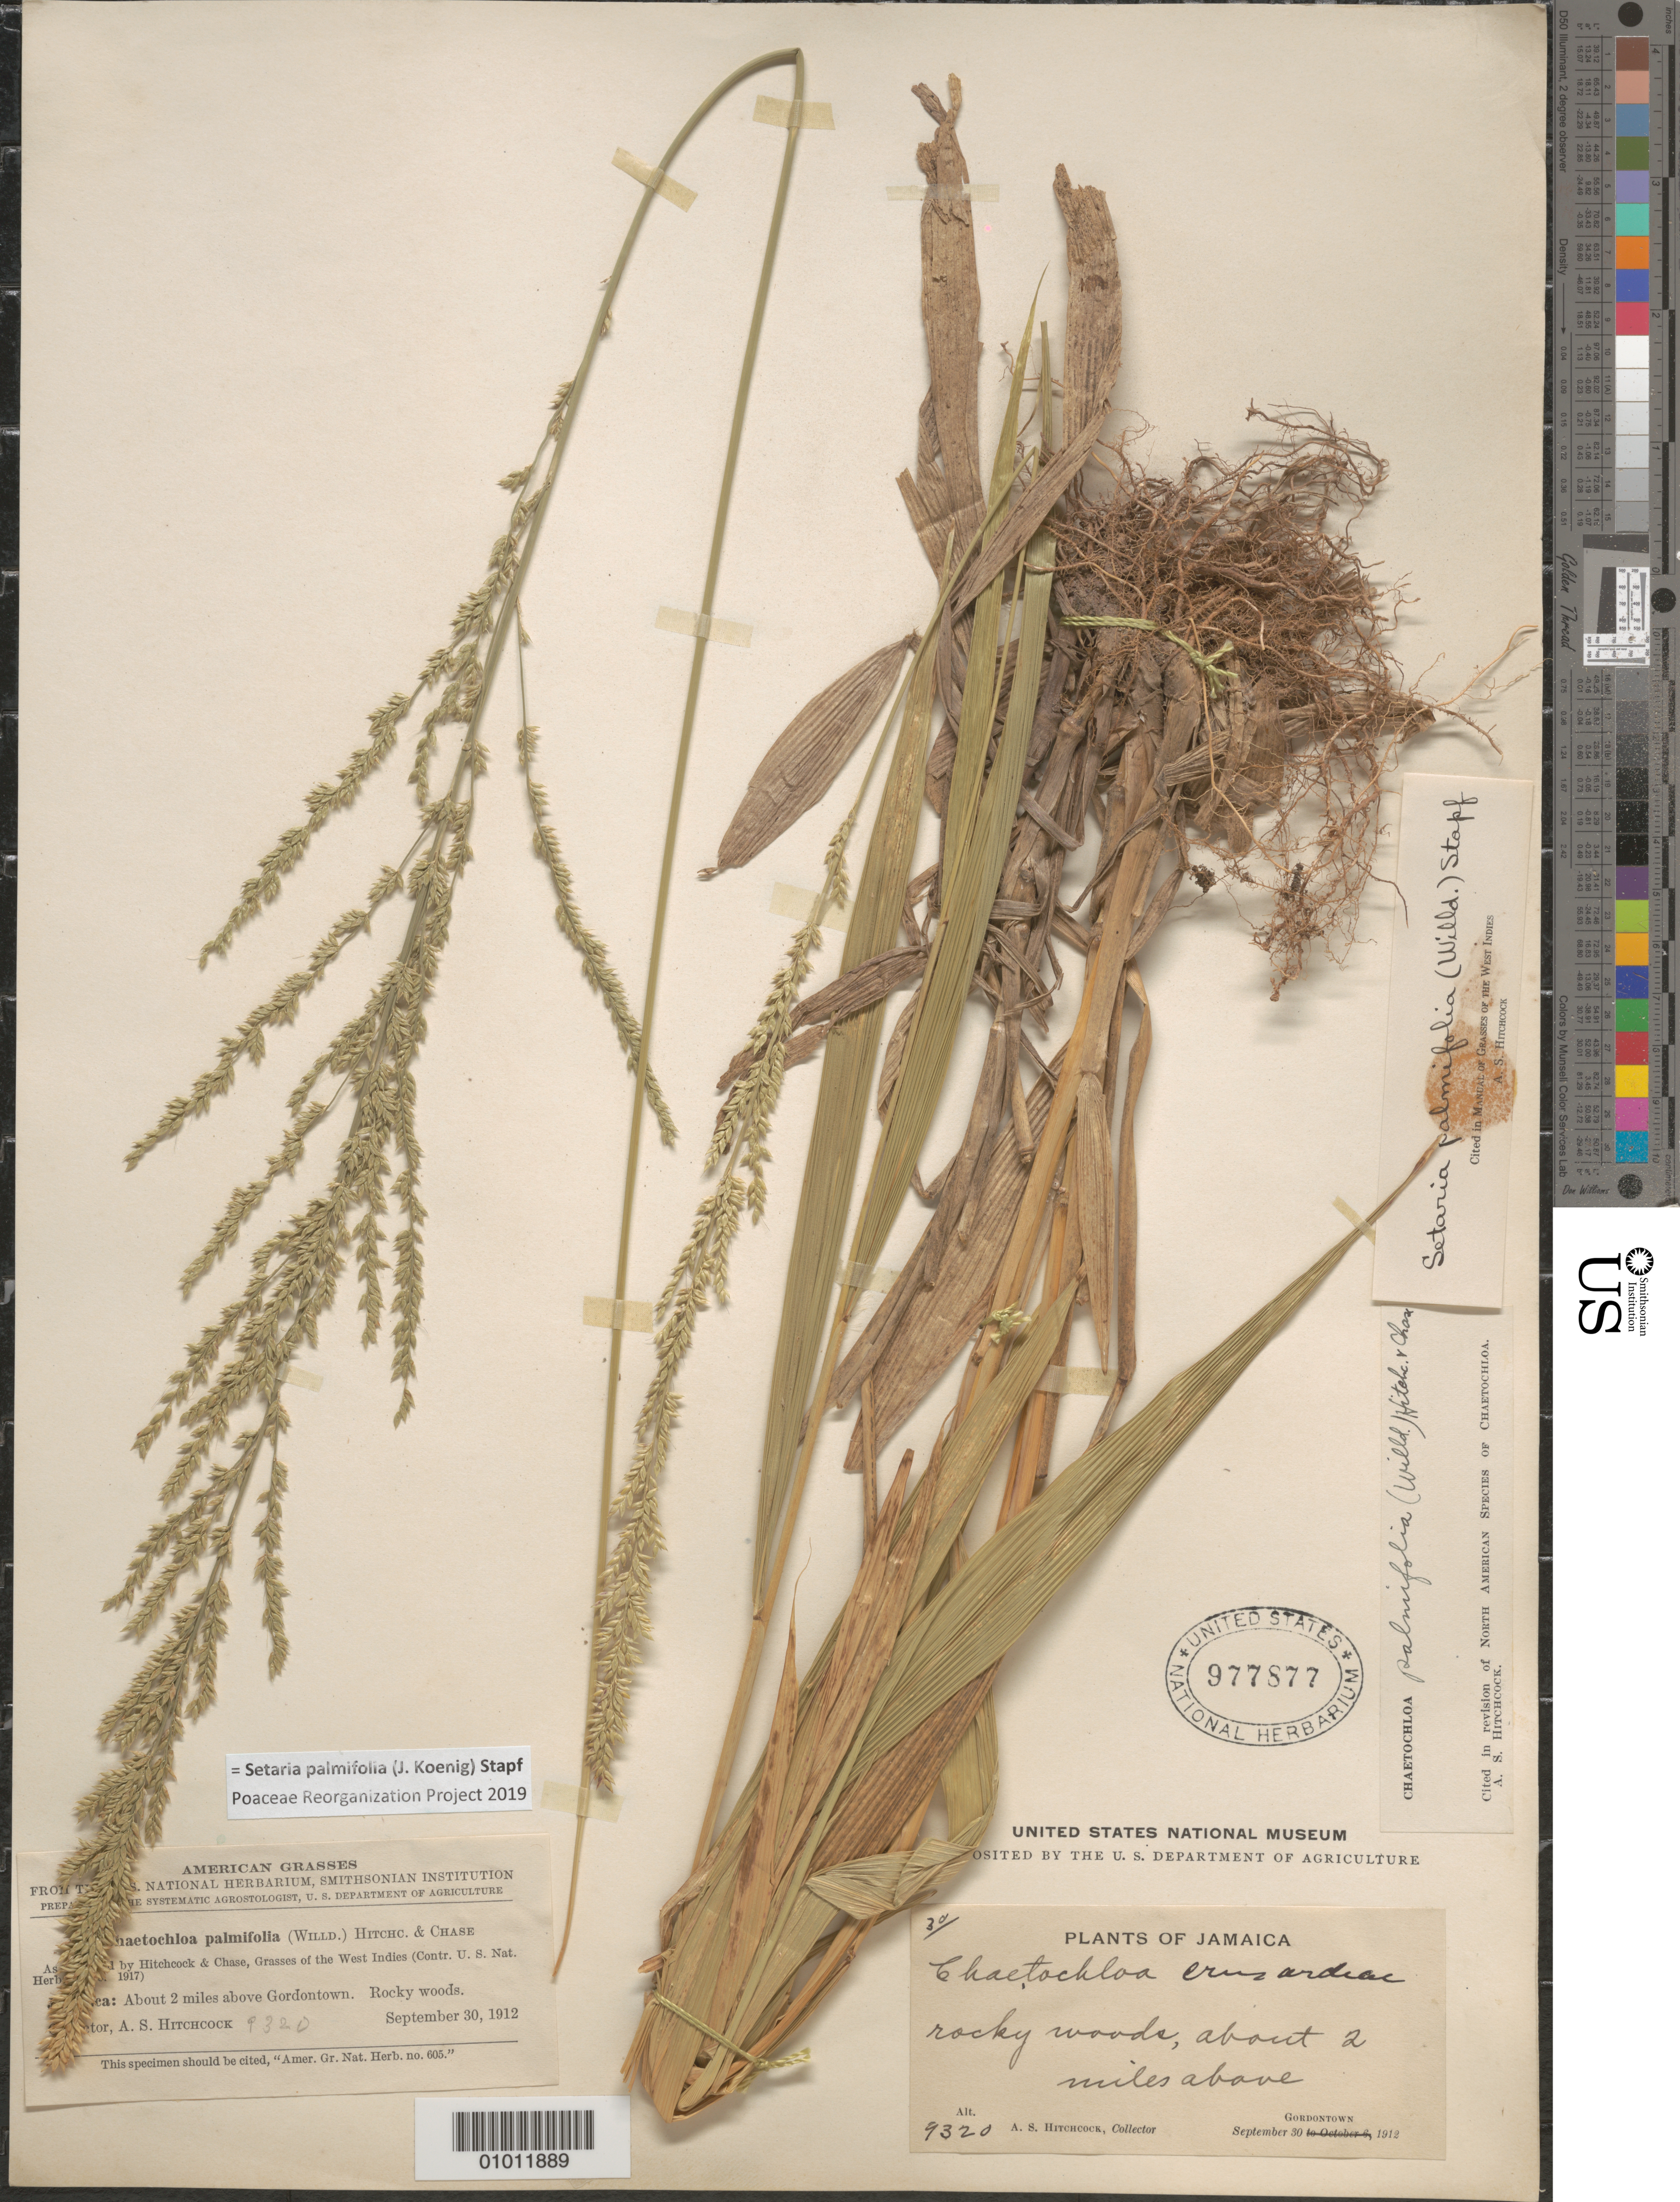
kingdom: Plantae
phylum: Tracheophyta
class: Liliopsida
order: Poales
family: Poaceae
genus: Setaria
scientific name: Setaria palmifolia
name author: (J. Koenig) Stapf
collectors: A. S. Hitchcock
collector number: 9320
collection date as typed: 30 Sep 1912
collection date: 1912-09-30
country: Jamaica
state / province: Saint Andrew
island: Jamaica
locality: About 2 miles above Gordontown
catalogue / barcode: US 977877